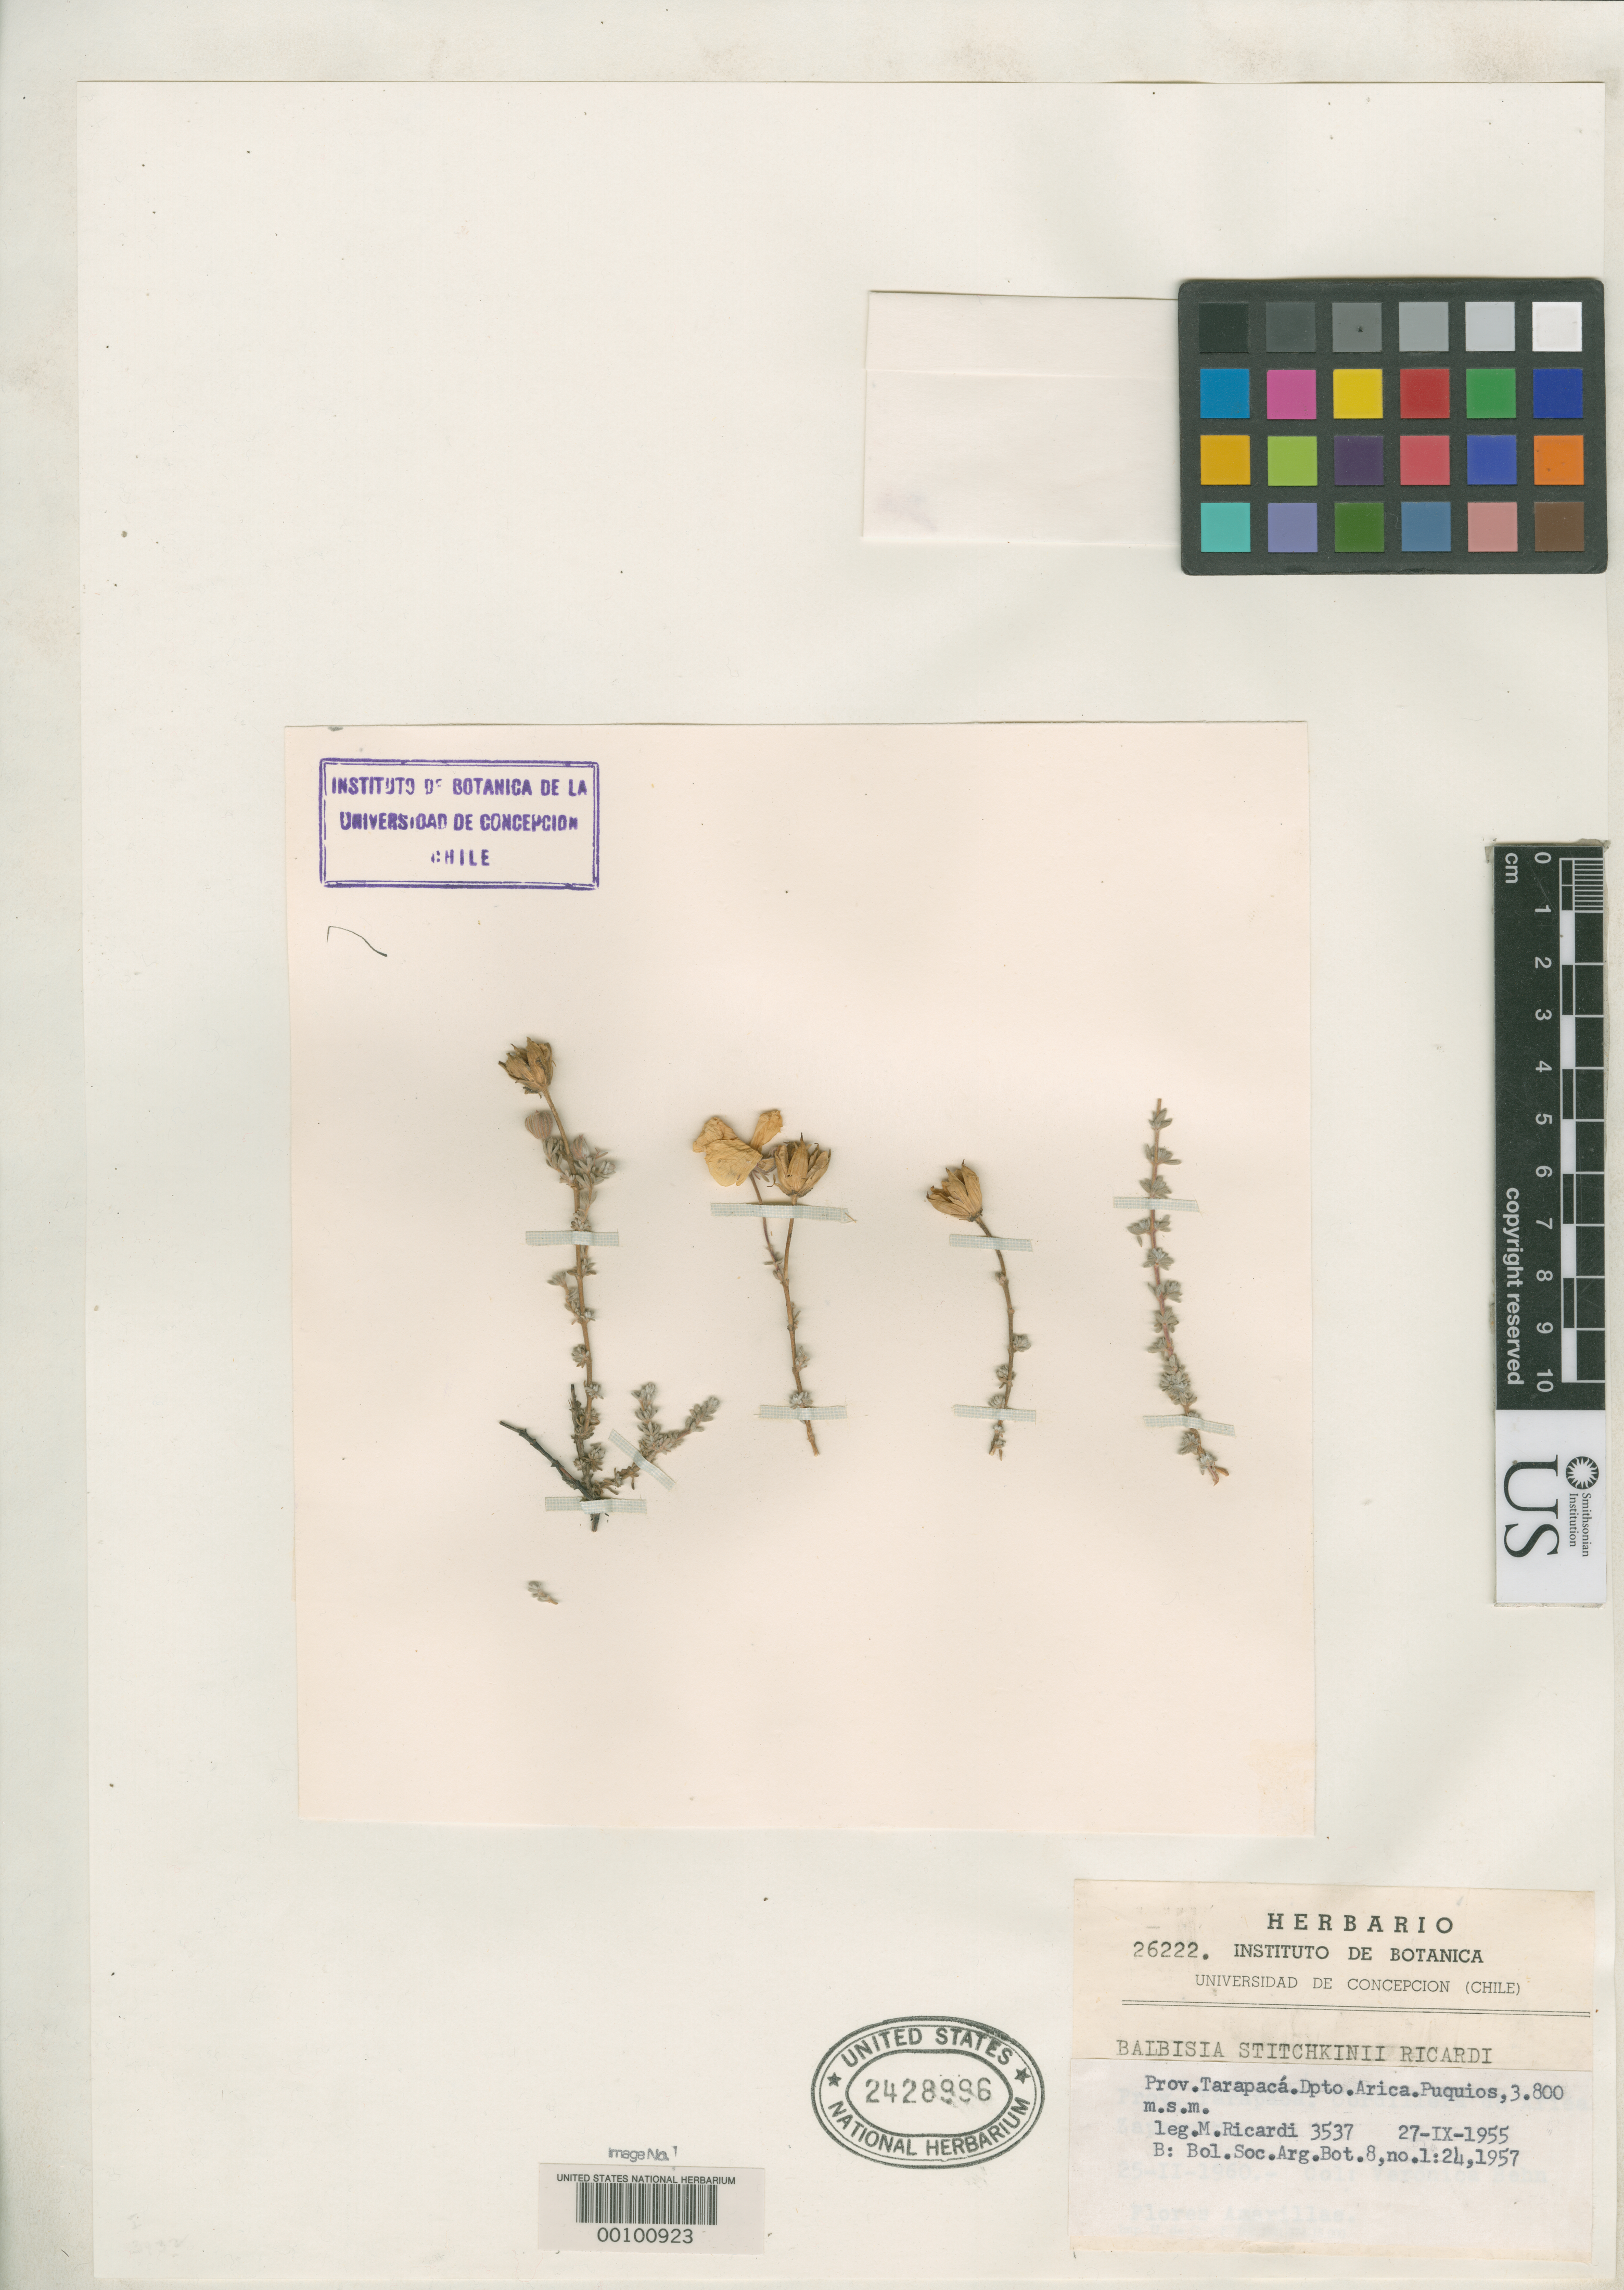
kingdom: Plantae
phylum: Tracheophyta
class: Magnoliopsida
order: Geraniales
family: Vivianiaceae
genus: Balbisia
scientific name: Balbisia stitchkinii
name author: Ricardi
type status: Isotype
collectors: M. Ricardi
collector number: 3537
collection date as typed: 27 Sep 1955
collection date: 1955-09-27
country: Chile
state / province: Tarapacá (I)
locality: Puquios; alt. 3800 ft.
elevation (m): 1158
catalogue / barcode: US 2428996